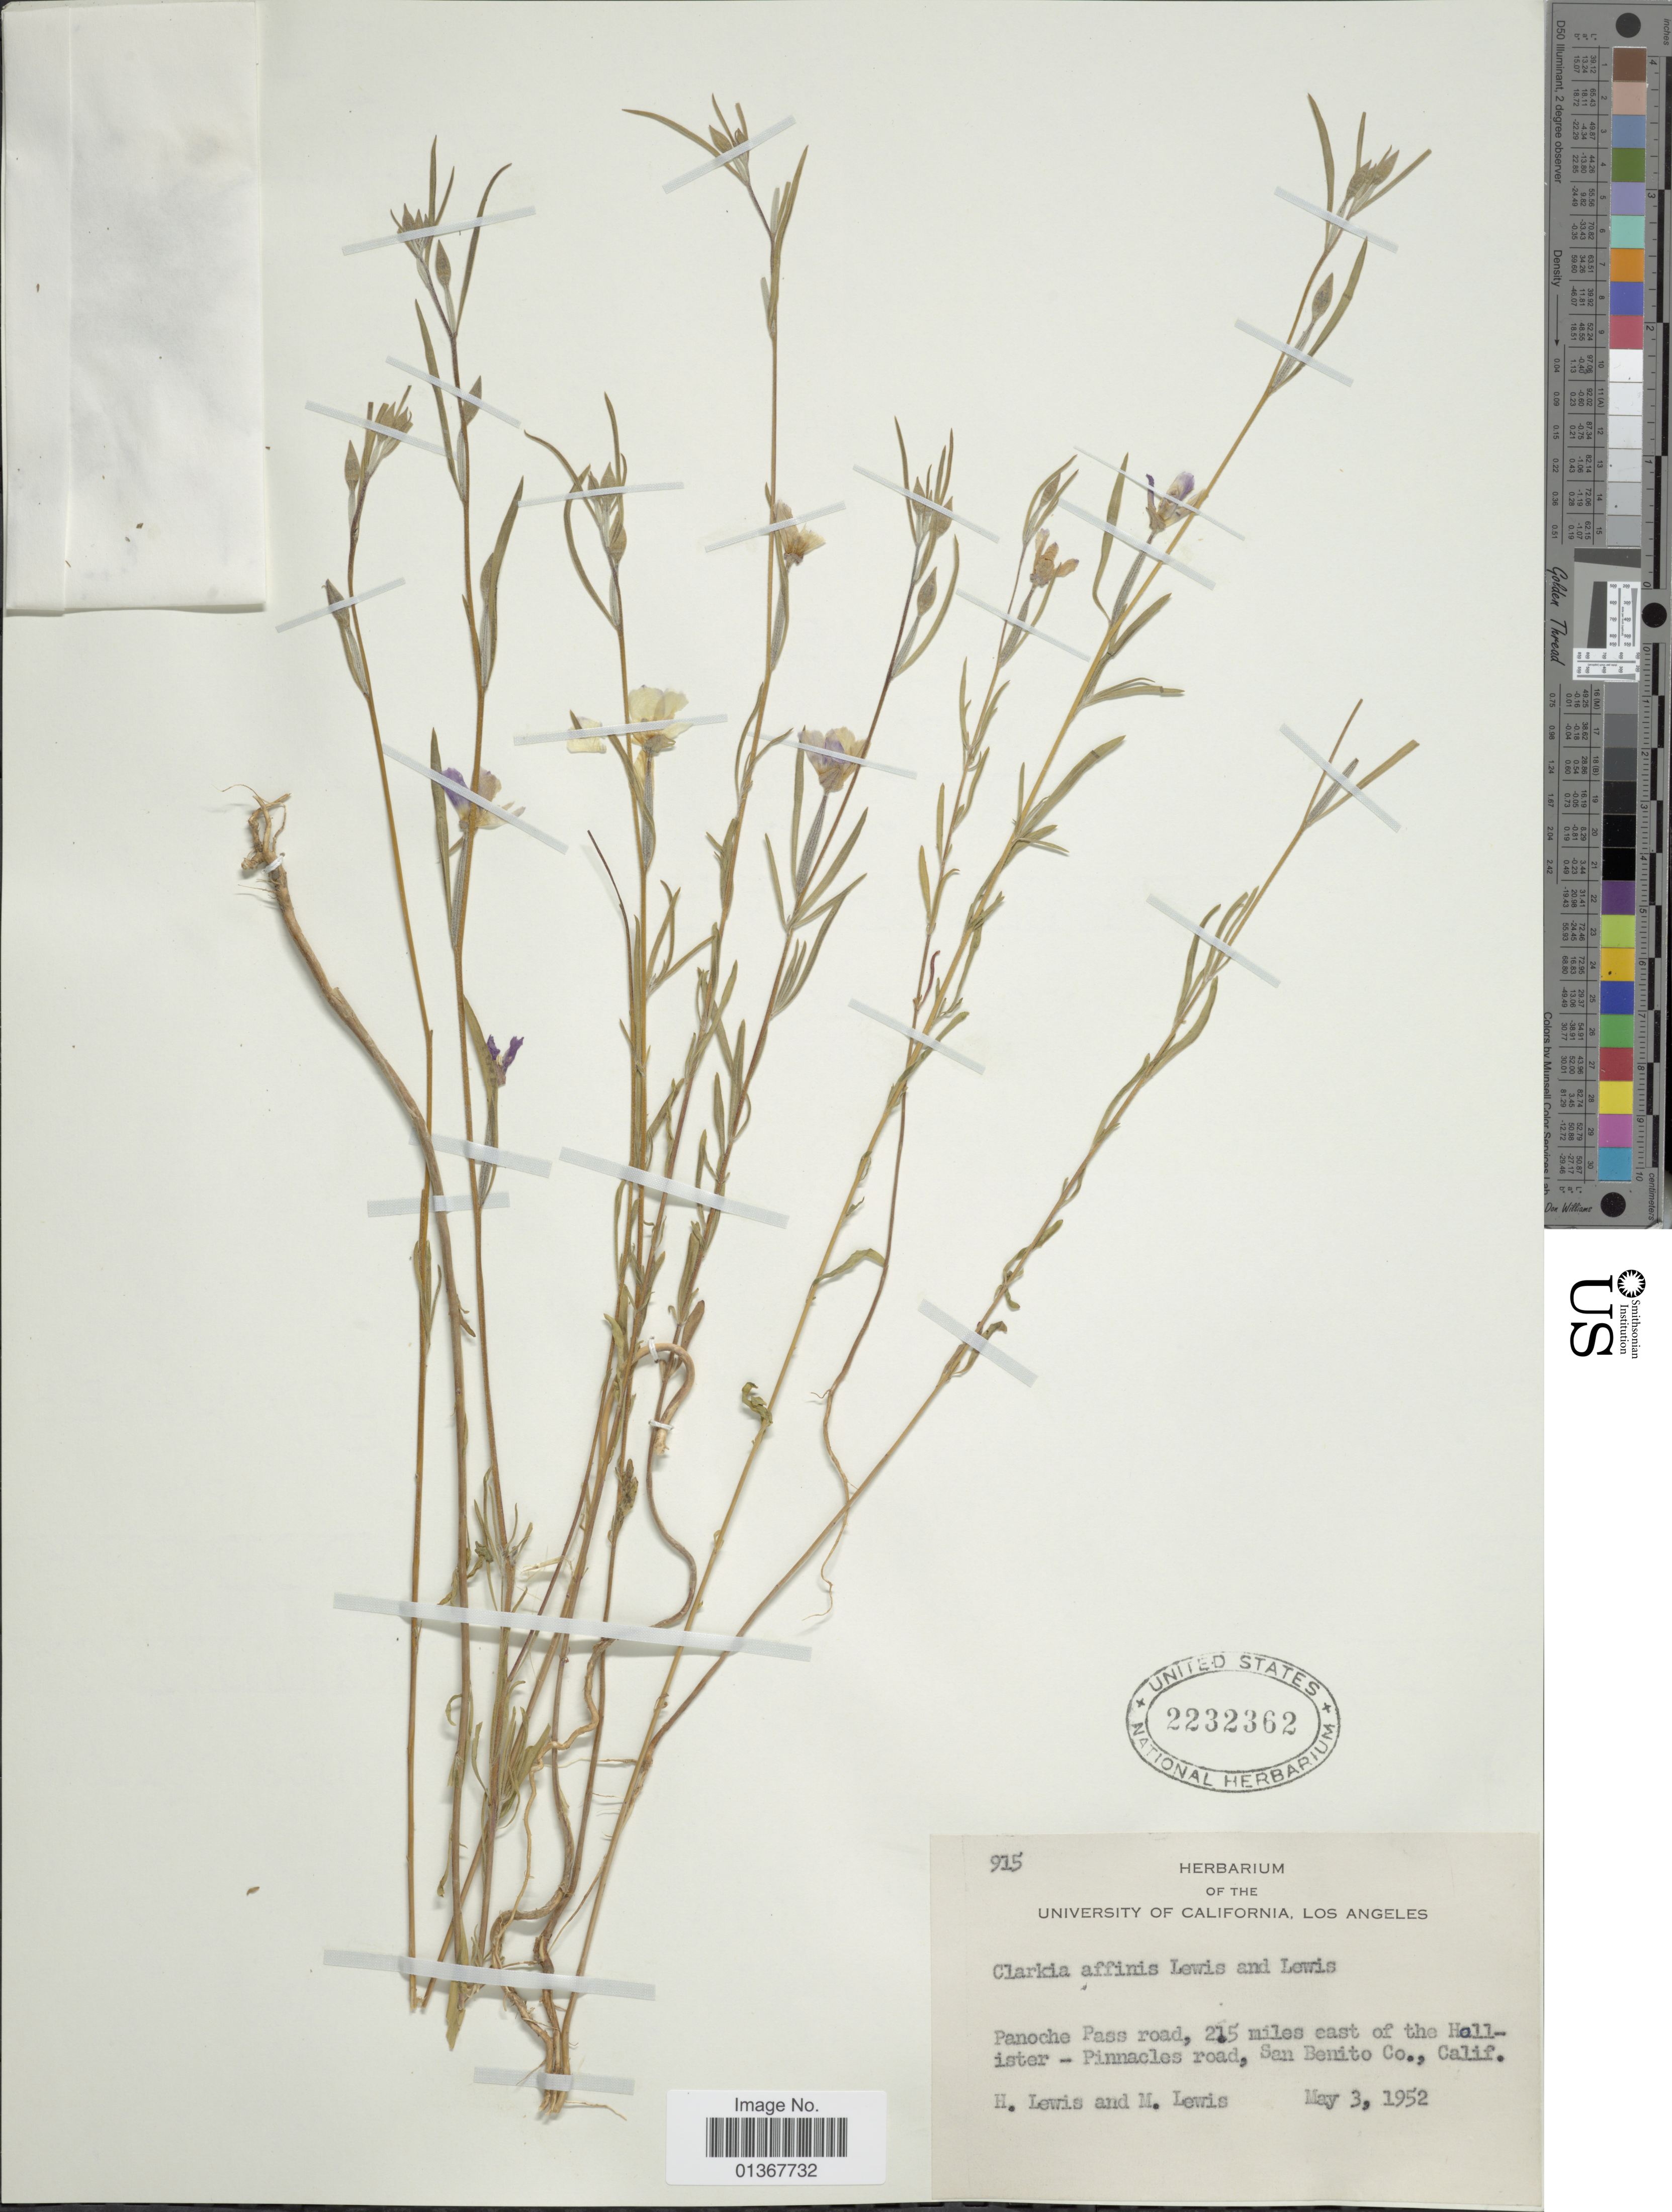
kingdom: Plantae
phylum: Tracheophyta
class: Magnoliopsida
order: Myrtales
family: Onagraceae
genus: Clarkia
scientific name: Clarkia affinis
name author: F. H. Lewis & M.E. Lewis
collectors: H. Lewis & M. Lewis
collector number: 915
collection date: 1952-05-03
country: United States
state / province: California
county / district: San Benito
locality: Panoche Pass road, 2.5 miles east of the Hollister - Pinnacles road, San Benito Co.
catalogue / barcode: US 2232362